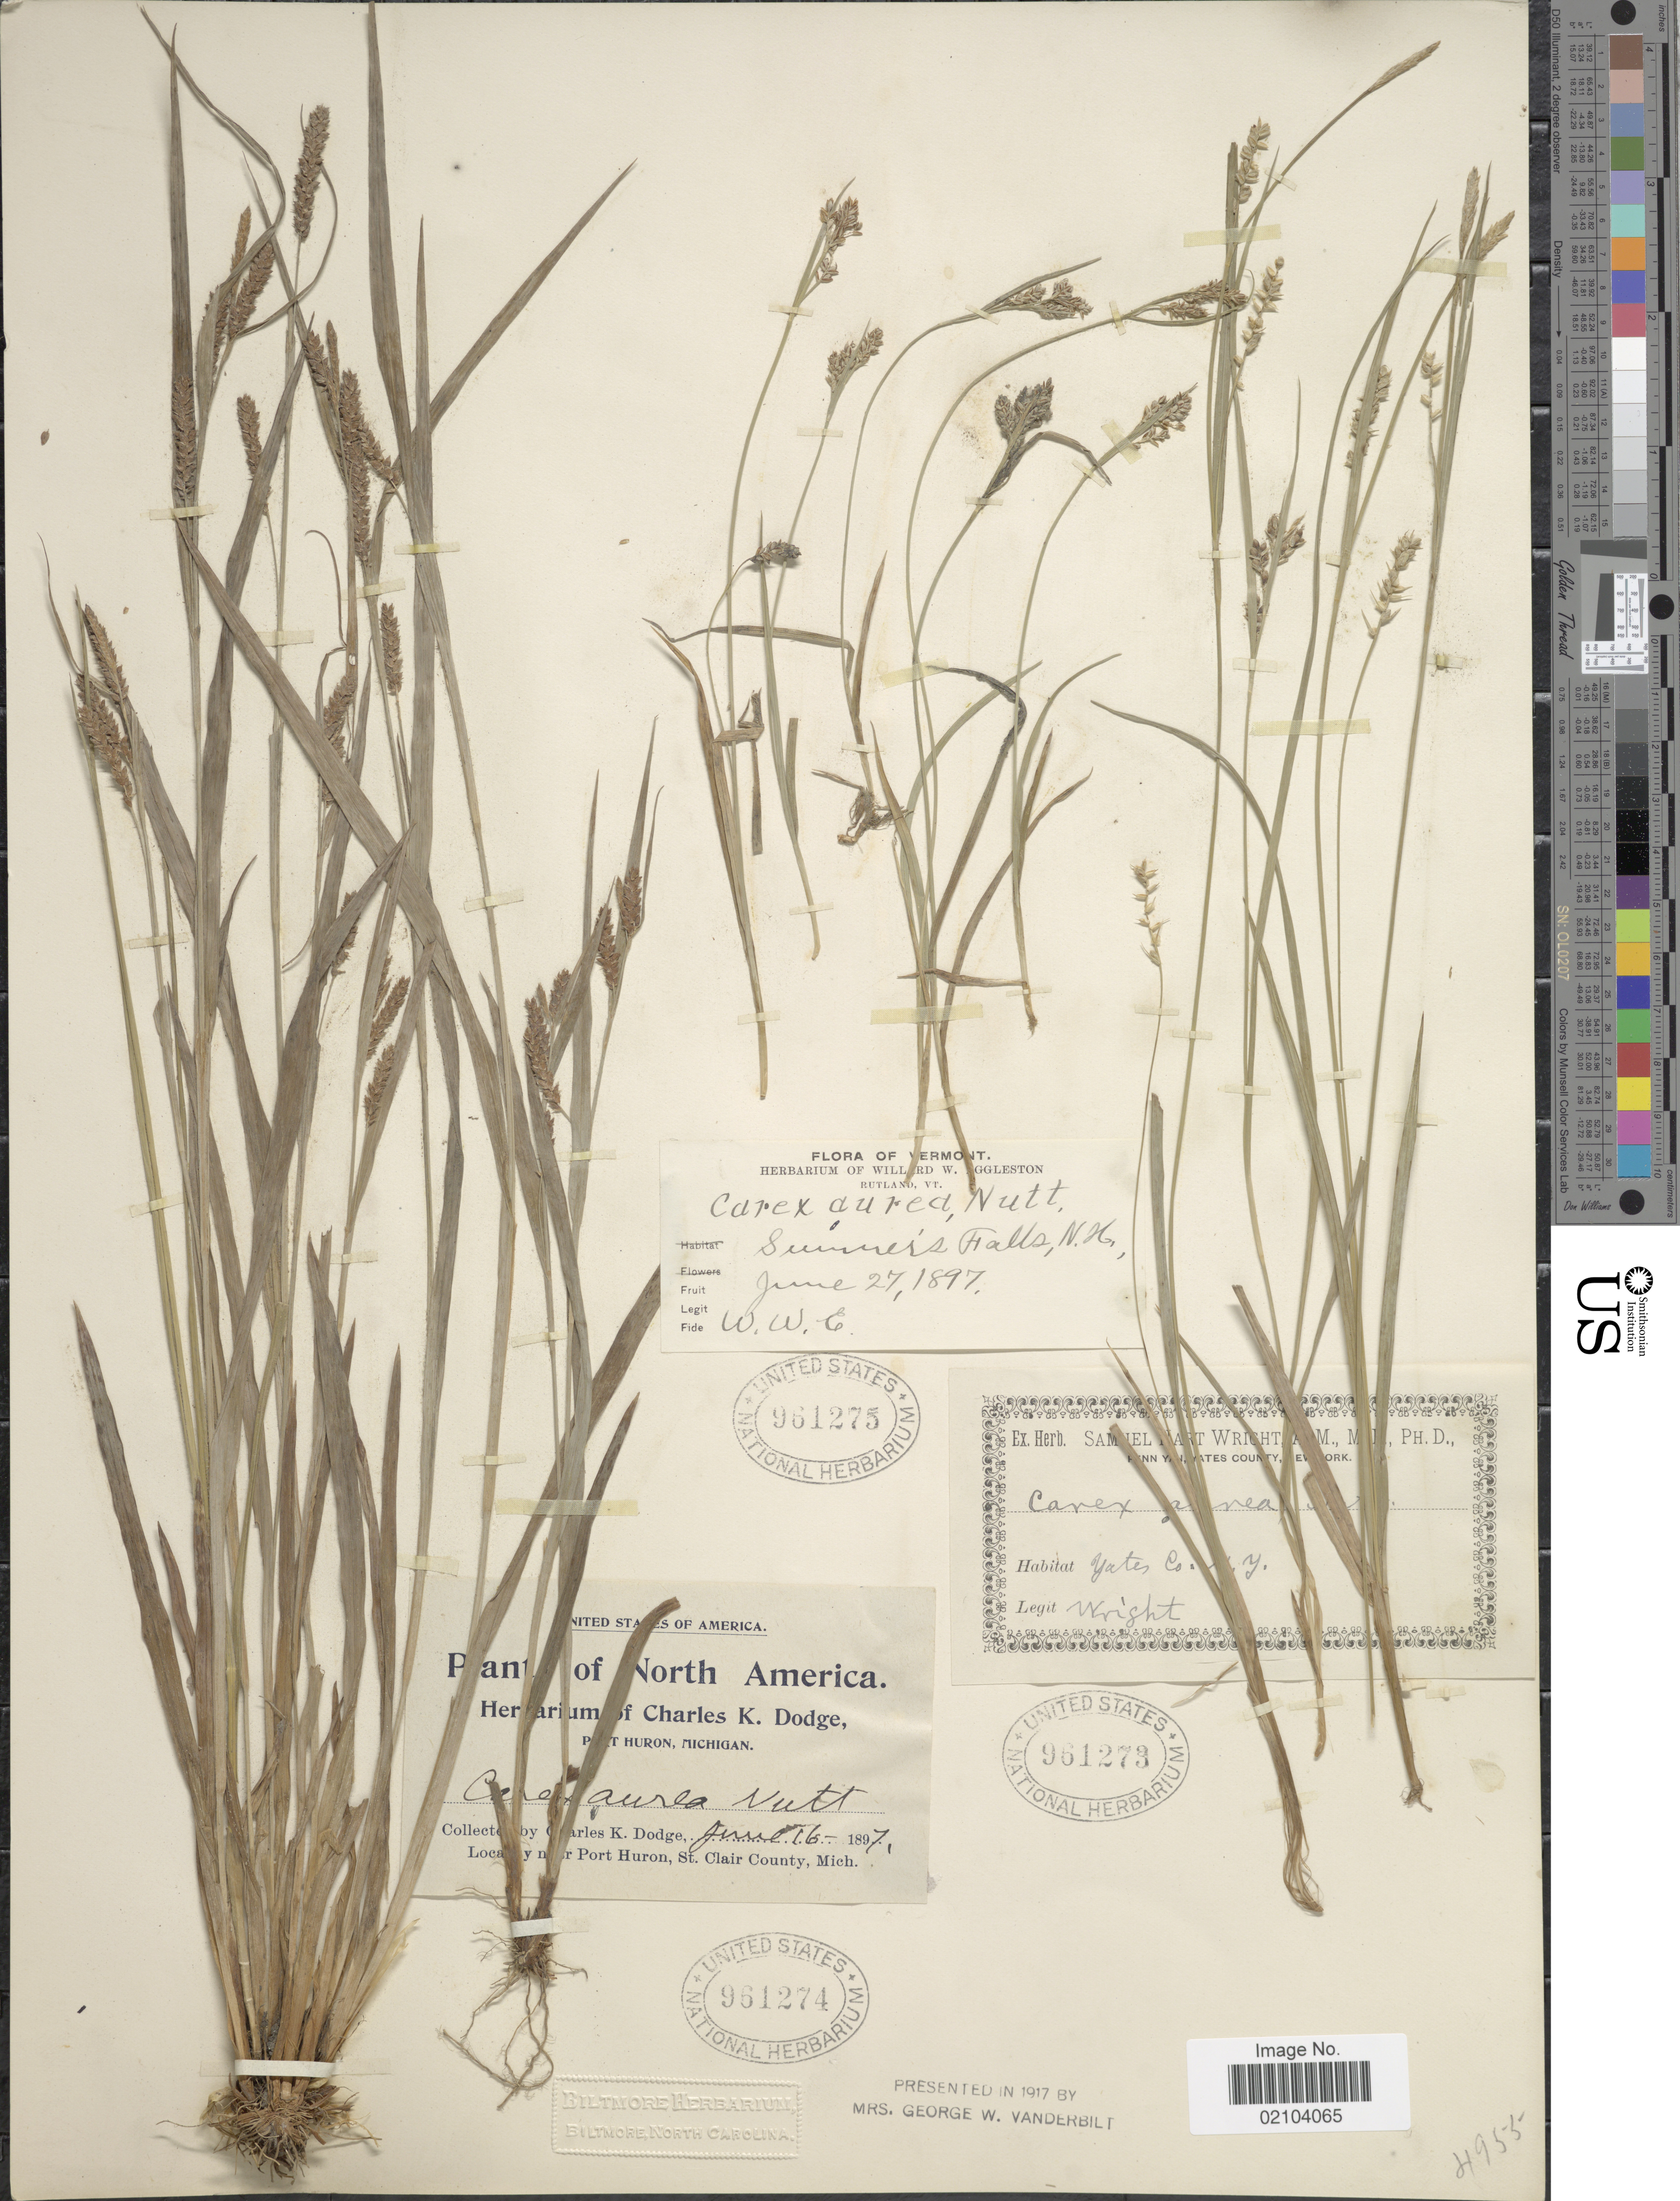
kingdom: Plantae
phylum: Tracheophyta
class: Liliopsida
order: Poales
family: Cyperaceae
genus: Carex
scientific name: Carex aurea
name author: Nutt.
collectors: Wright, --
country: United States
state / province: New York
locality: Yates Co.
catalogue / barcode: US 961273-3